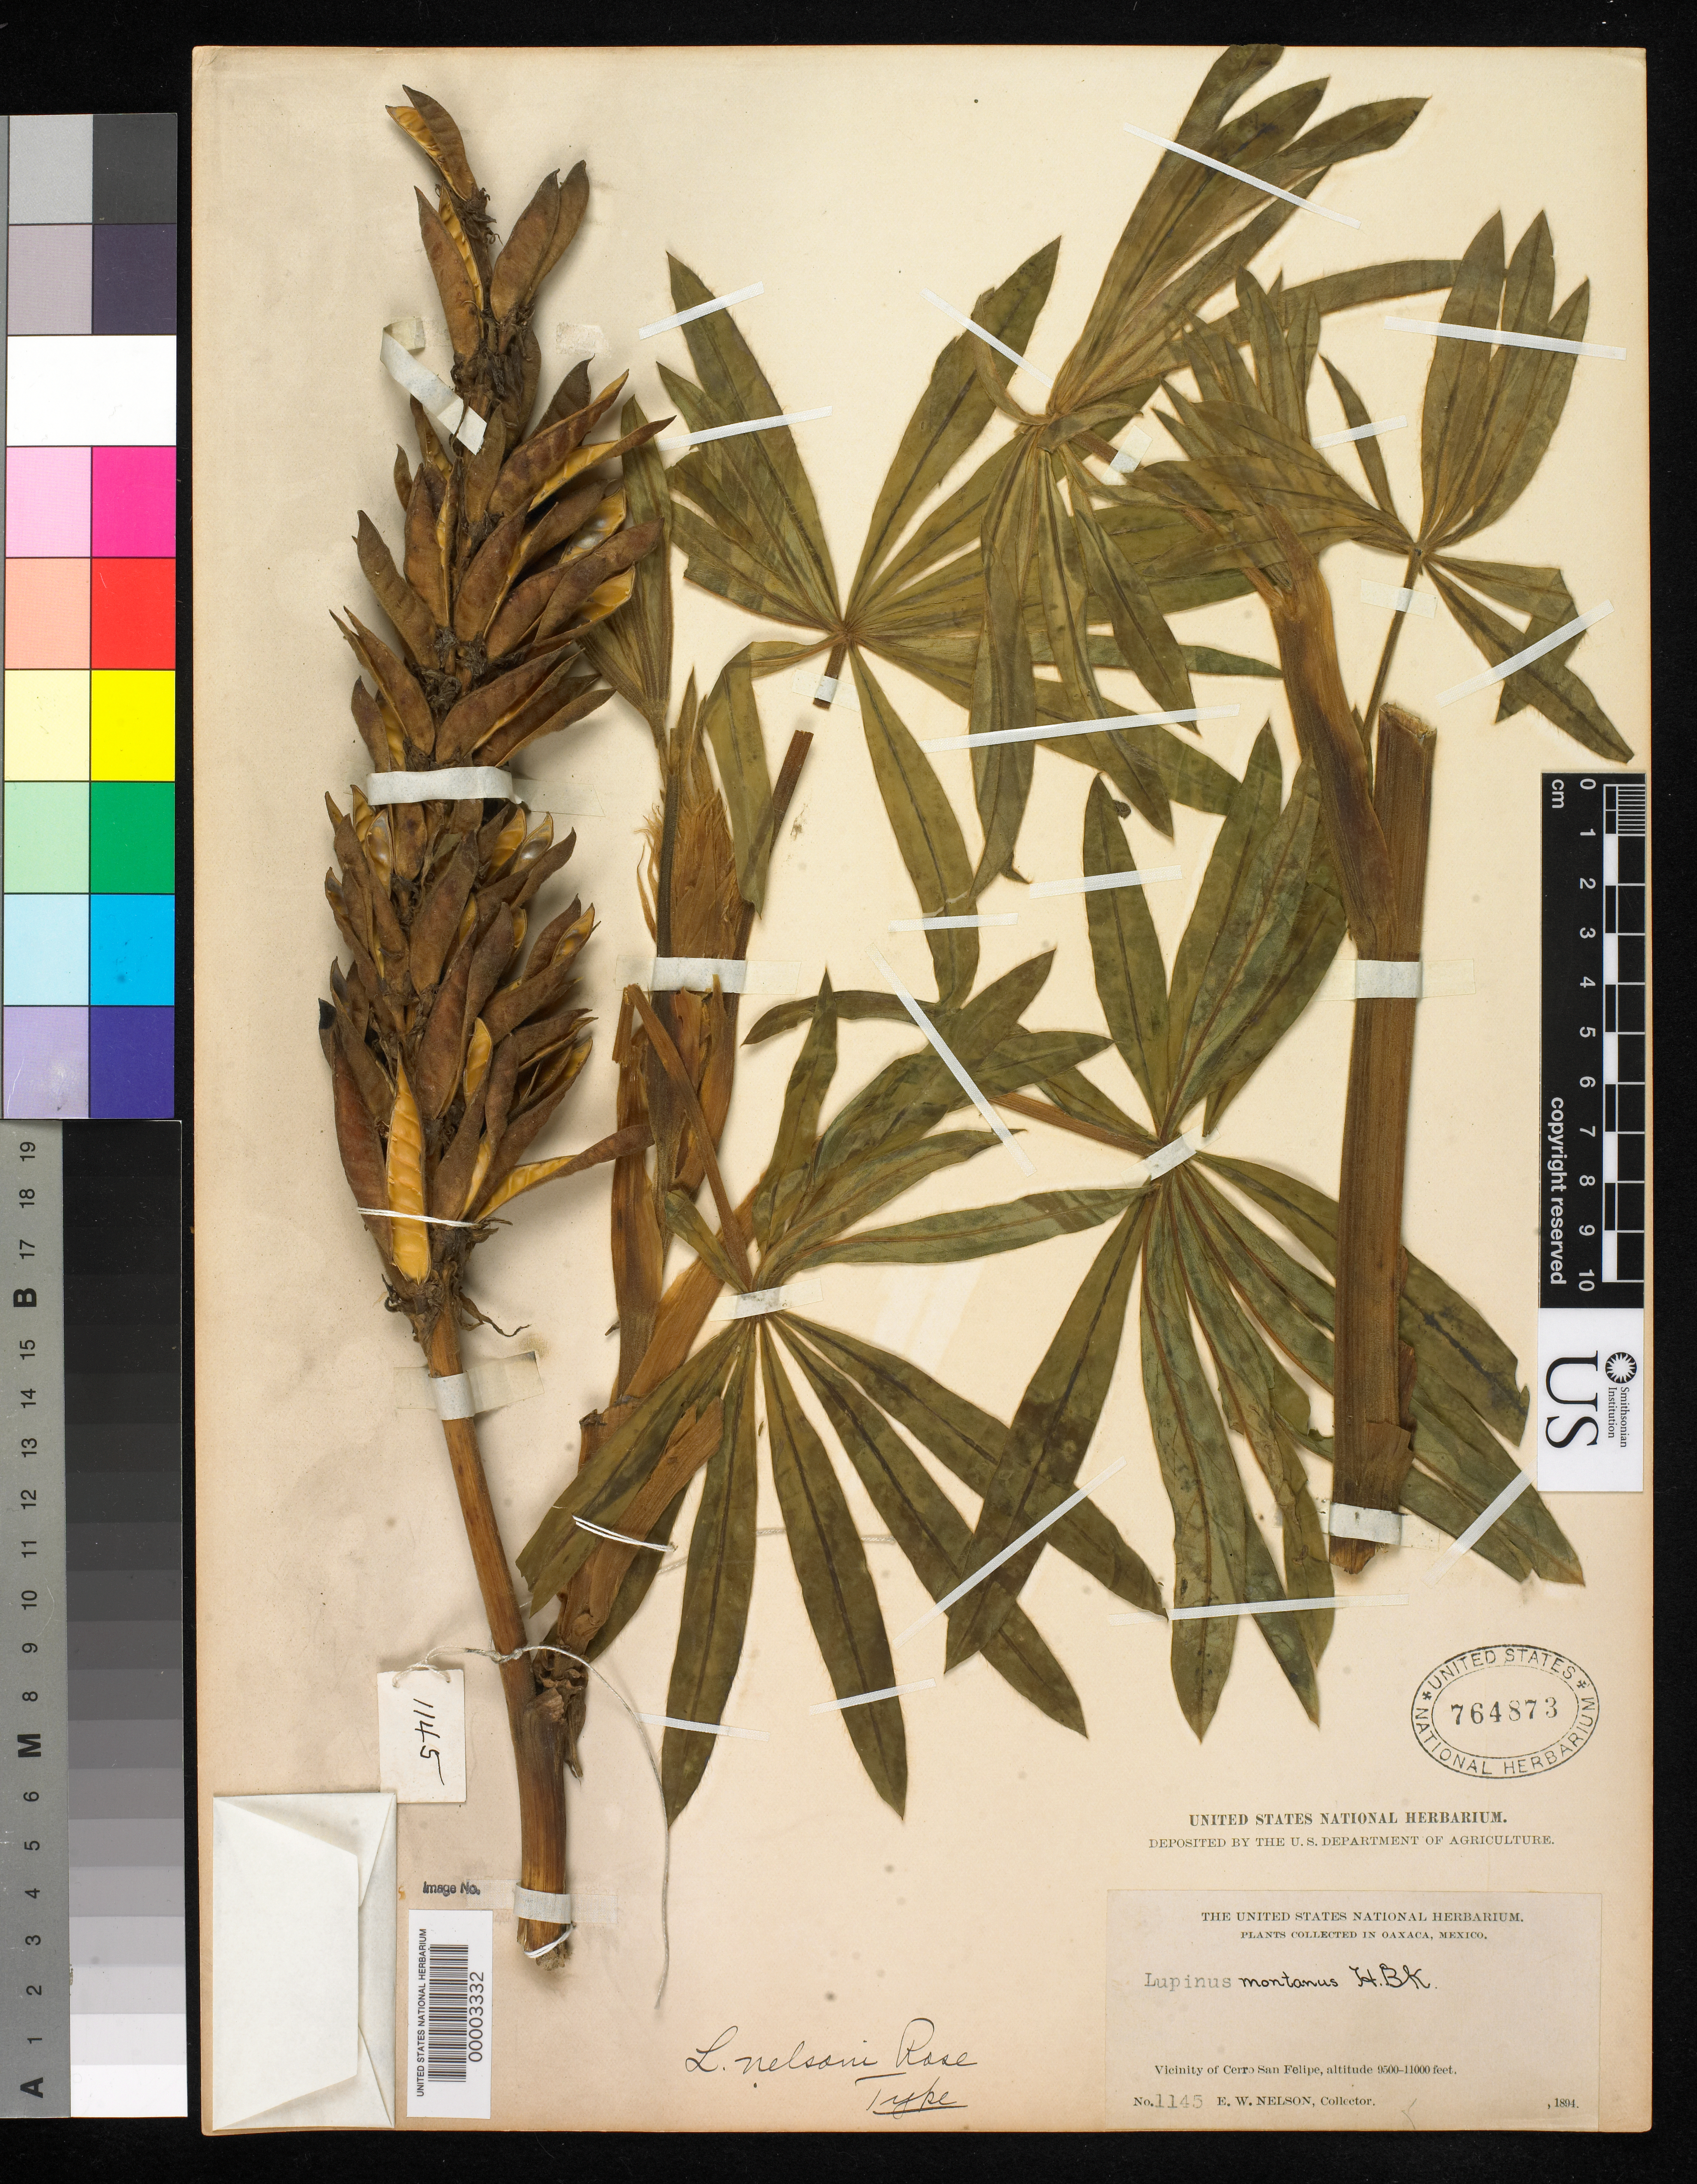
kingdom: Plantae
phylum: Tracheophyta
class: Magnoliopsida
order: Fabales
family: Fabaceae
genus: Lupinus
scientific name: Lupinus nelsoni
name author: Rose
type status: Type Collection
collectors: E. W. Nelson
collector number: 1145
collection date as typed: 1894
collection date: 1894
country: Mexico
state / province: Oaxaca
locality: Cerro San Felipe.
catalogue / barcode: US 764873